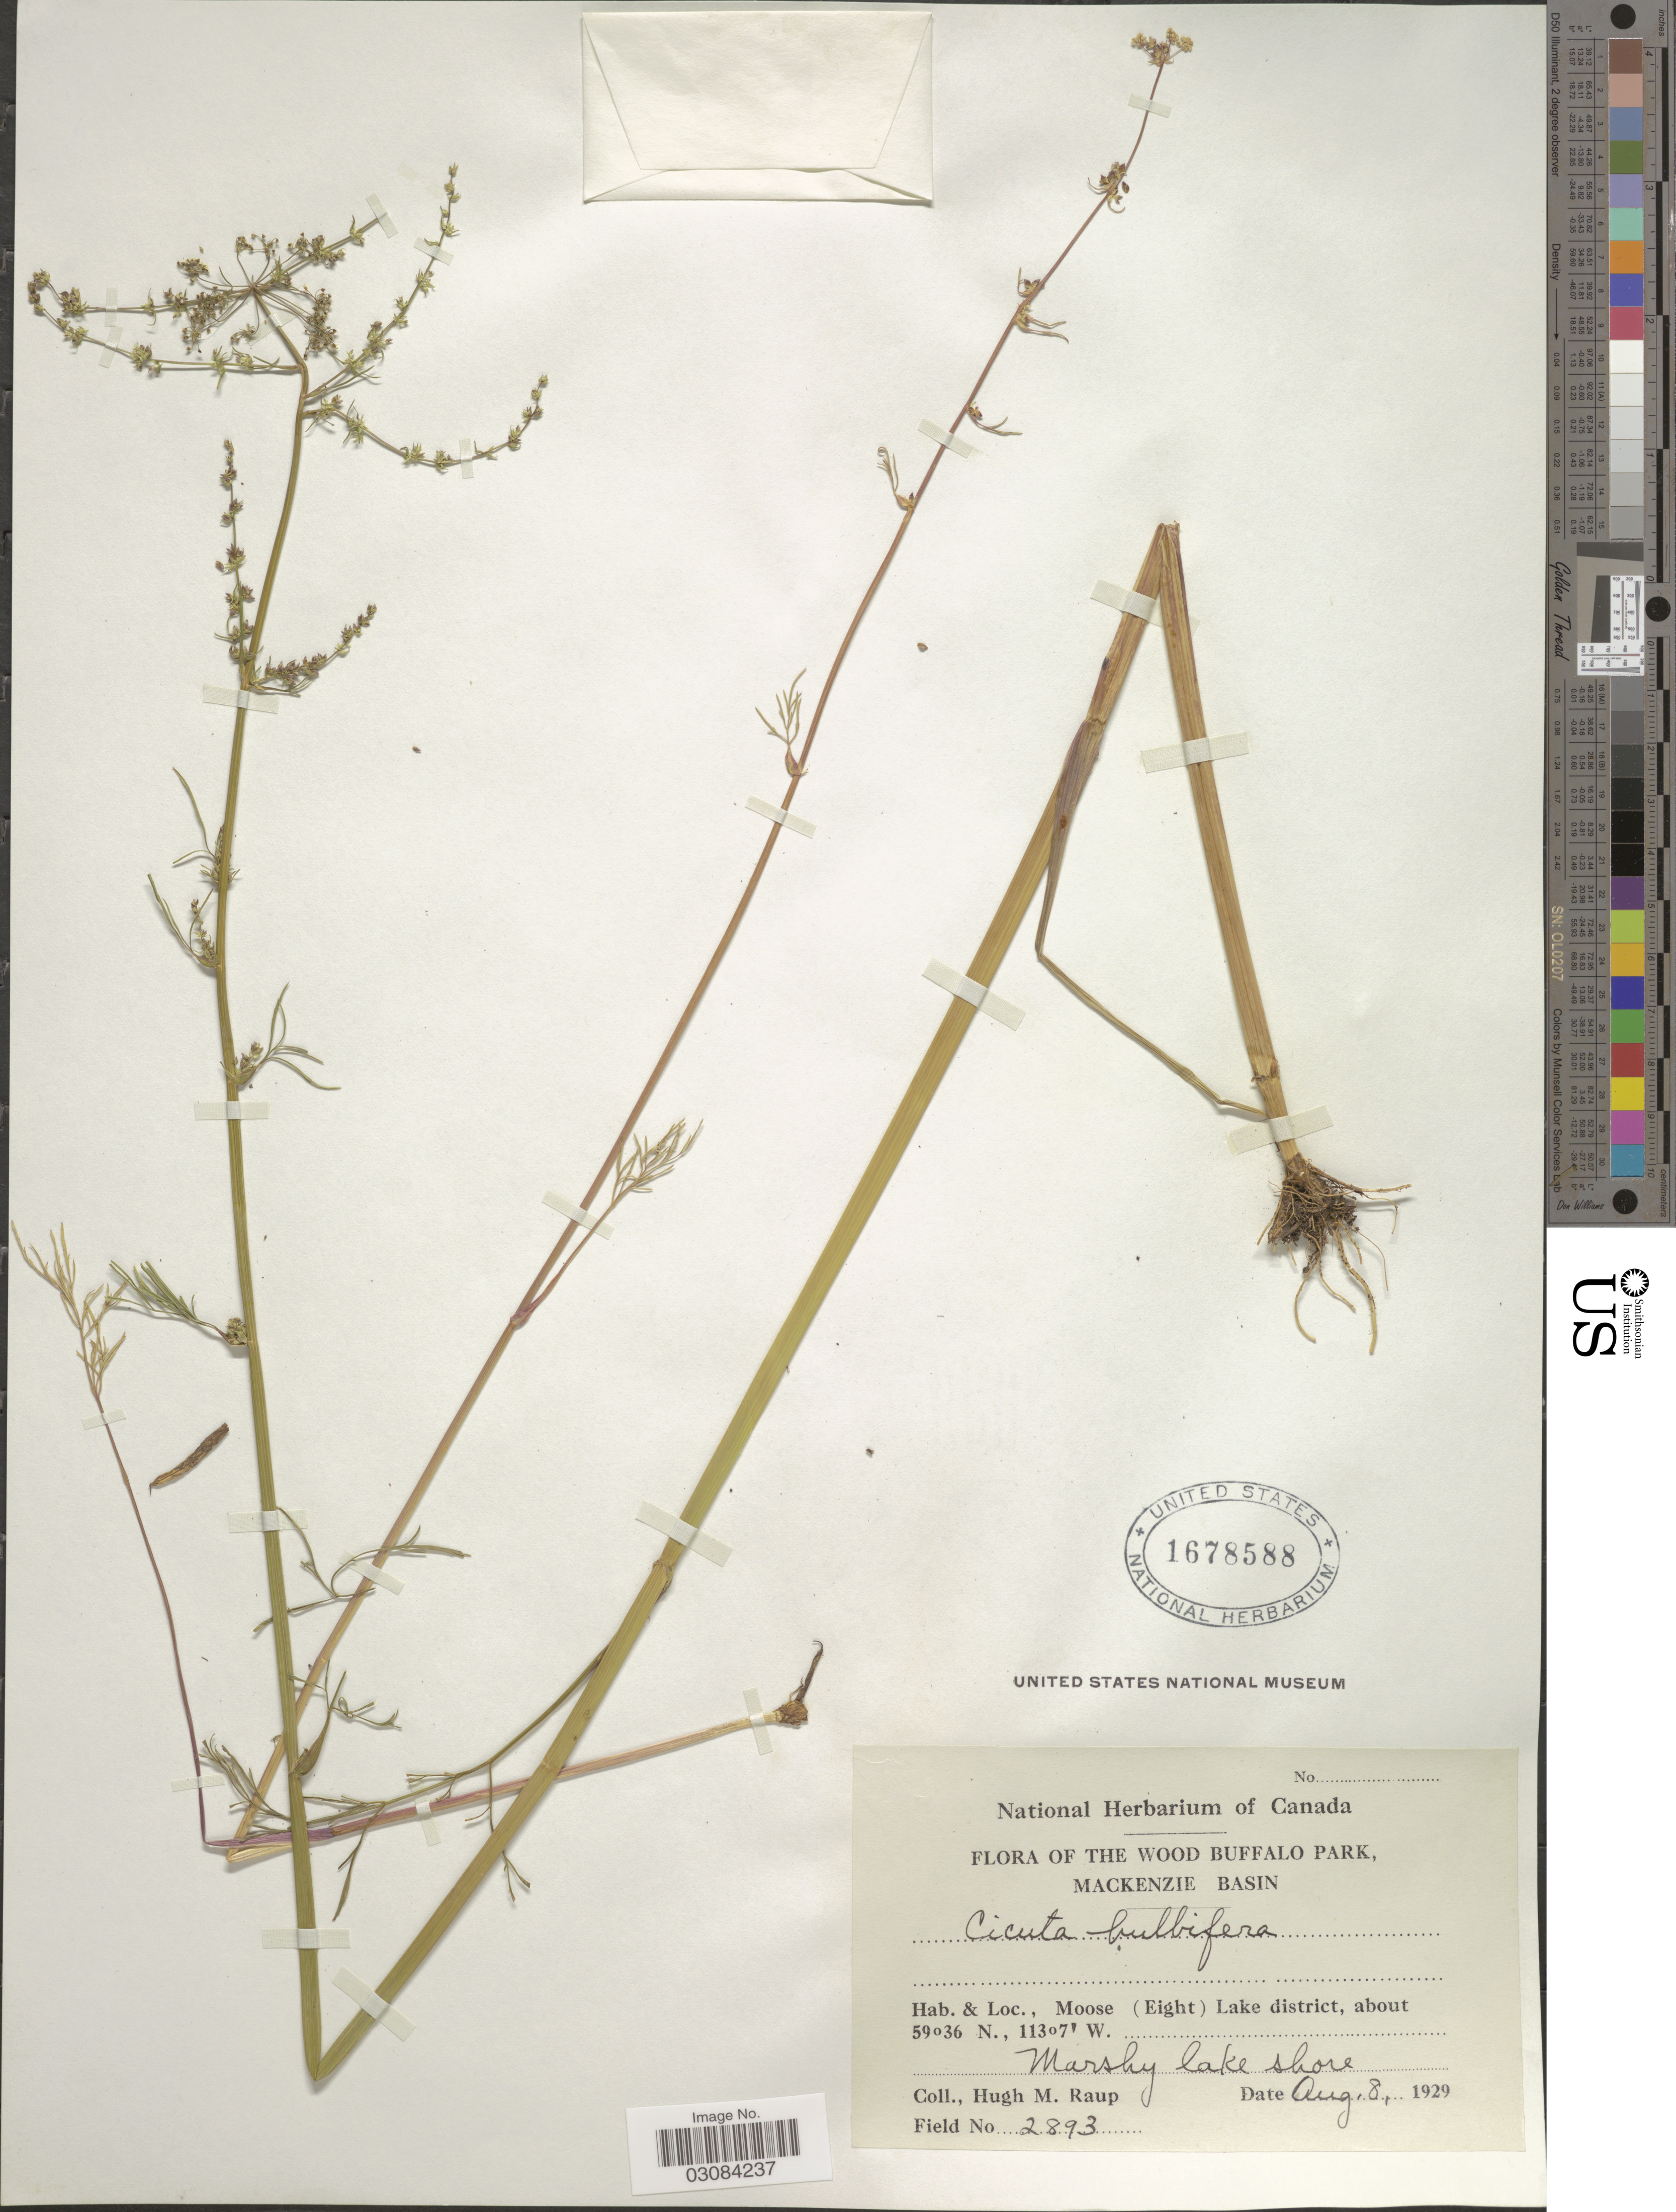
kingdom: Plantae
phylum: Tracheophyta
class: Magnoliopsida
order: Apiales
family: Apiaceae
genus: Cicuta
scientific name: Cicuta bulbifera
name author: L.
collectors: H. Raup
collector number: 2893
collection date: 1929-08-08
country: Canada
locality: Wood Buffalo Park, Mackenzie Basin. Moose (Eight) Lake district.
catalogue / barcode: US 1678588